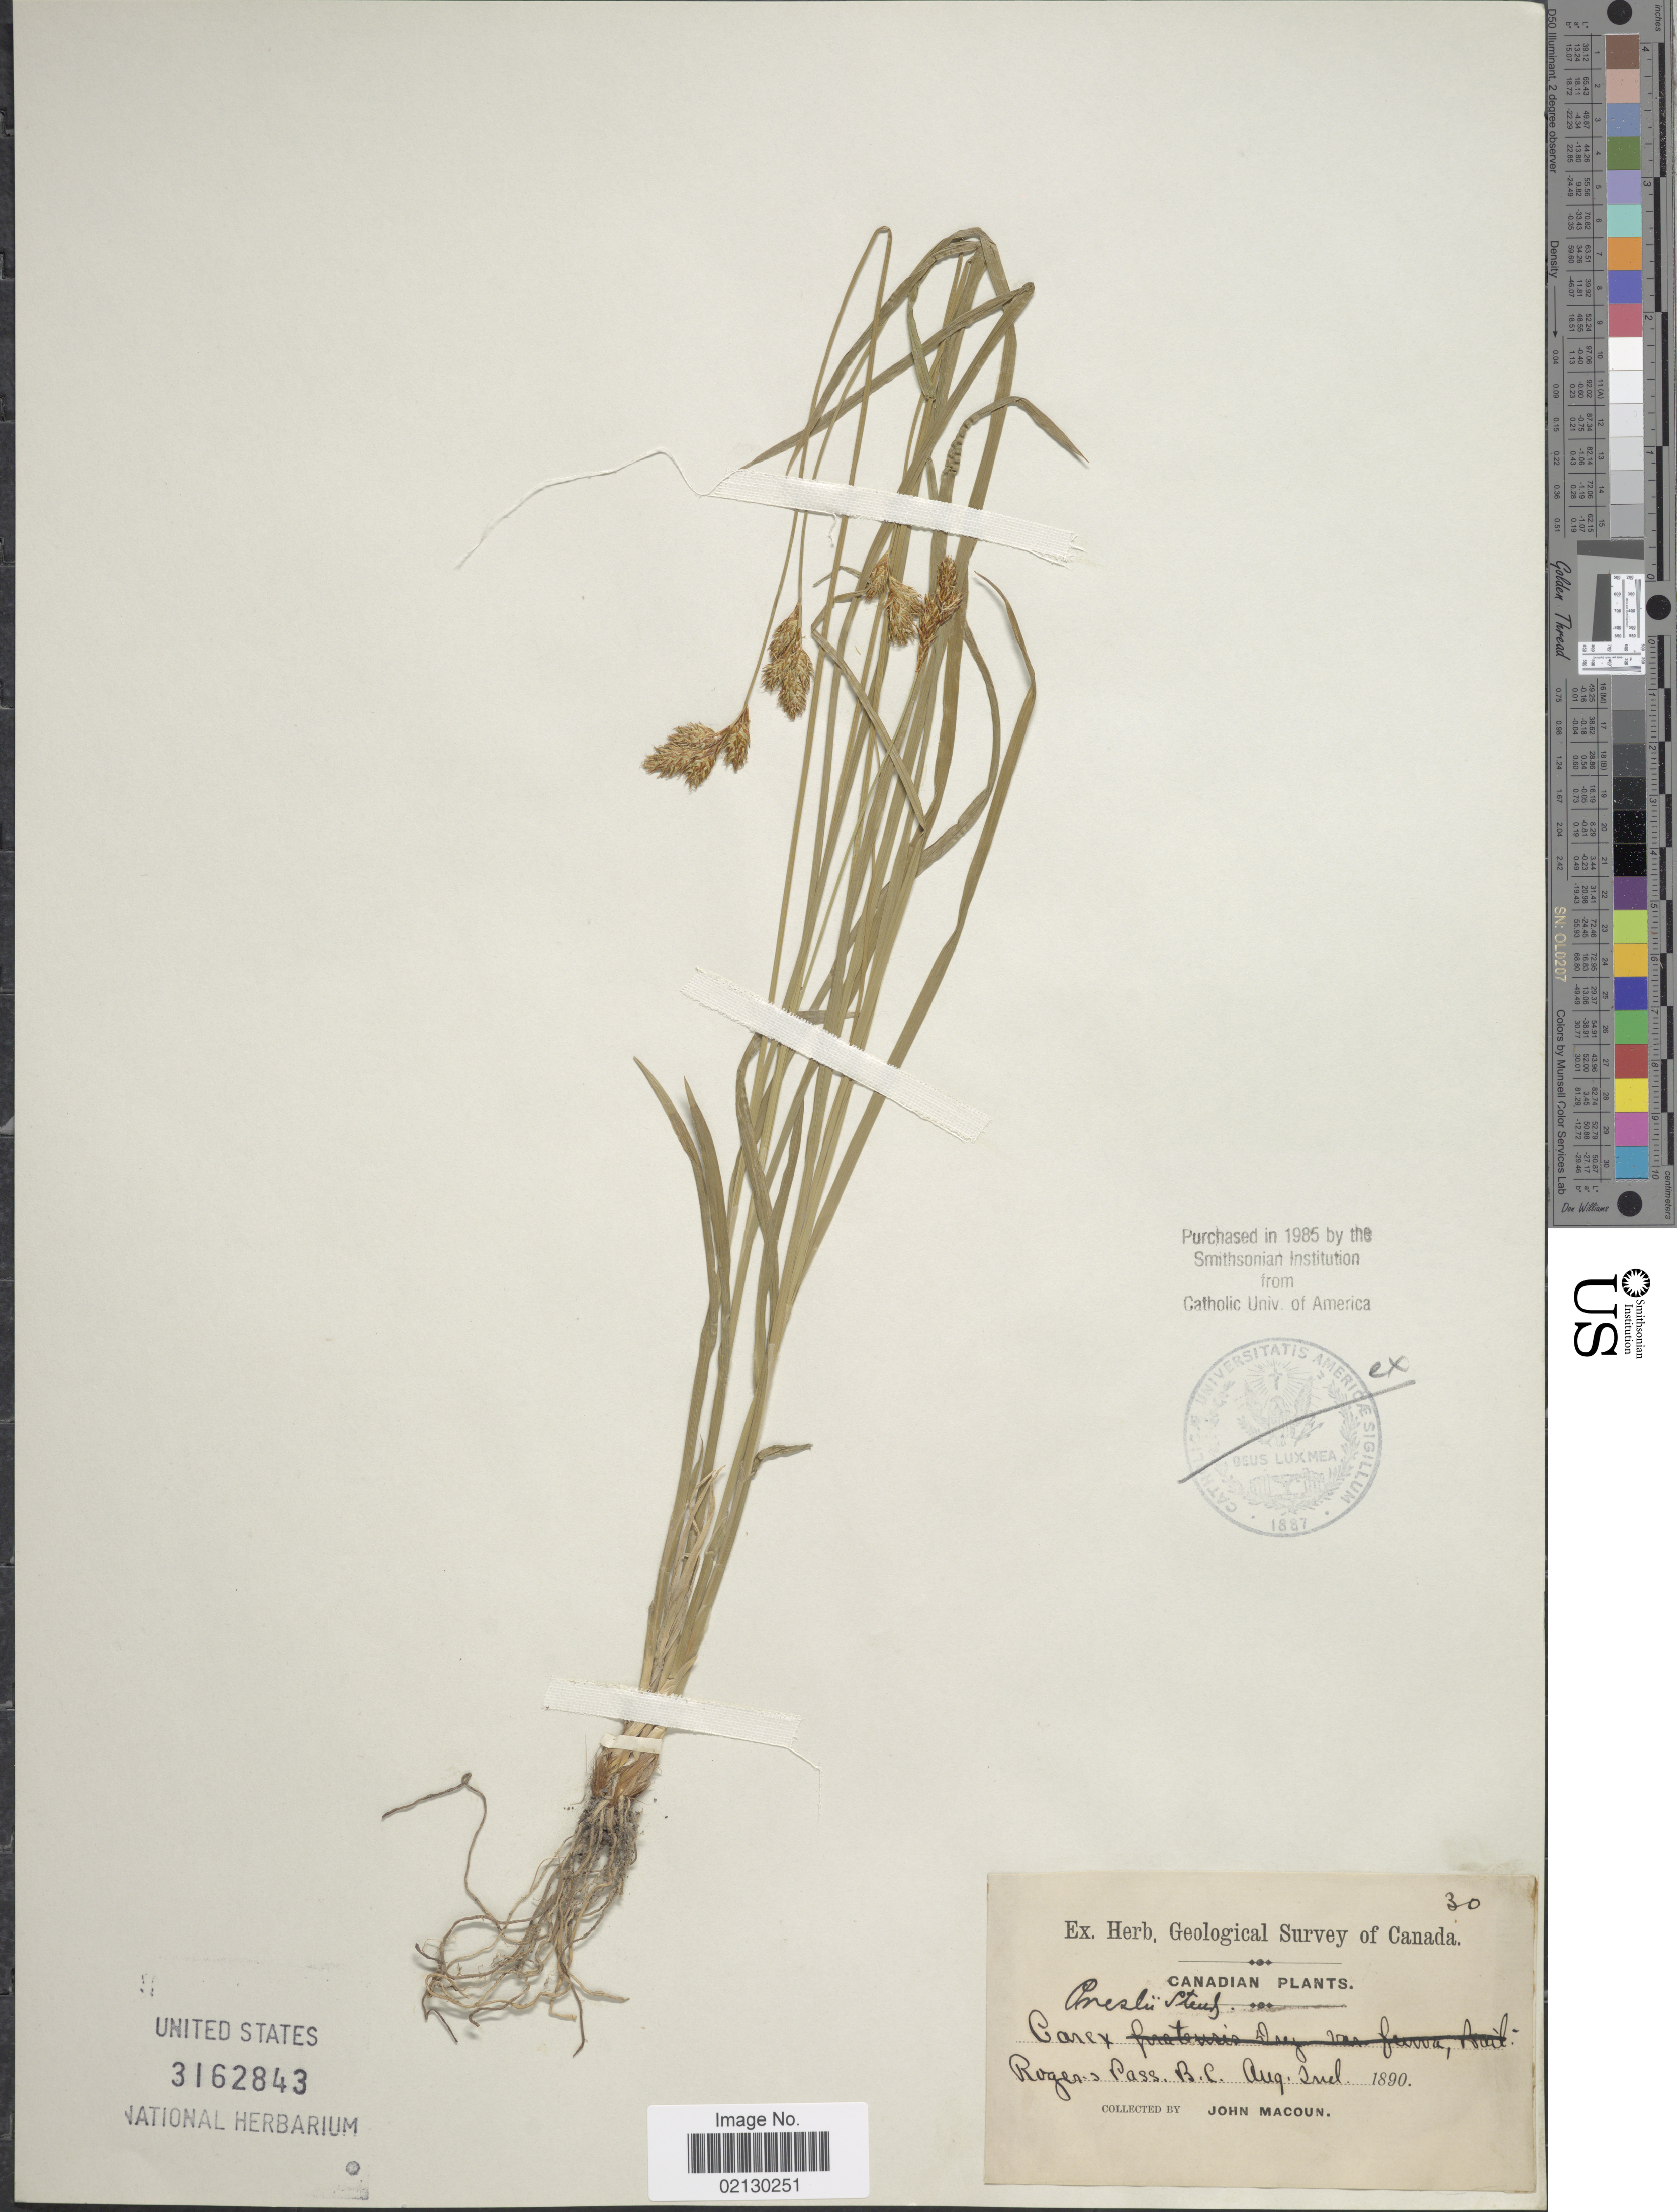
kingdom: Plantae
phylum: Tracheophyta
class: Liliopsida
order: Poales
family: Cyperaceae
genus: Carex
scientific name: Carex preslii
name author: Steud.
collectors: J. Macoun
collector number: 30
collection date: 1890-08-02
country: Canada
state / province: British Columbia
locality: Roger's Pass.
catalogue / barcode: US 3162843